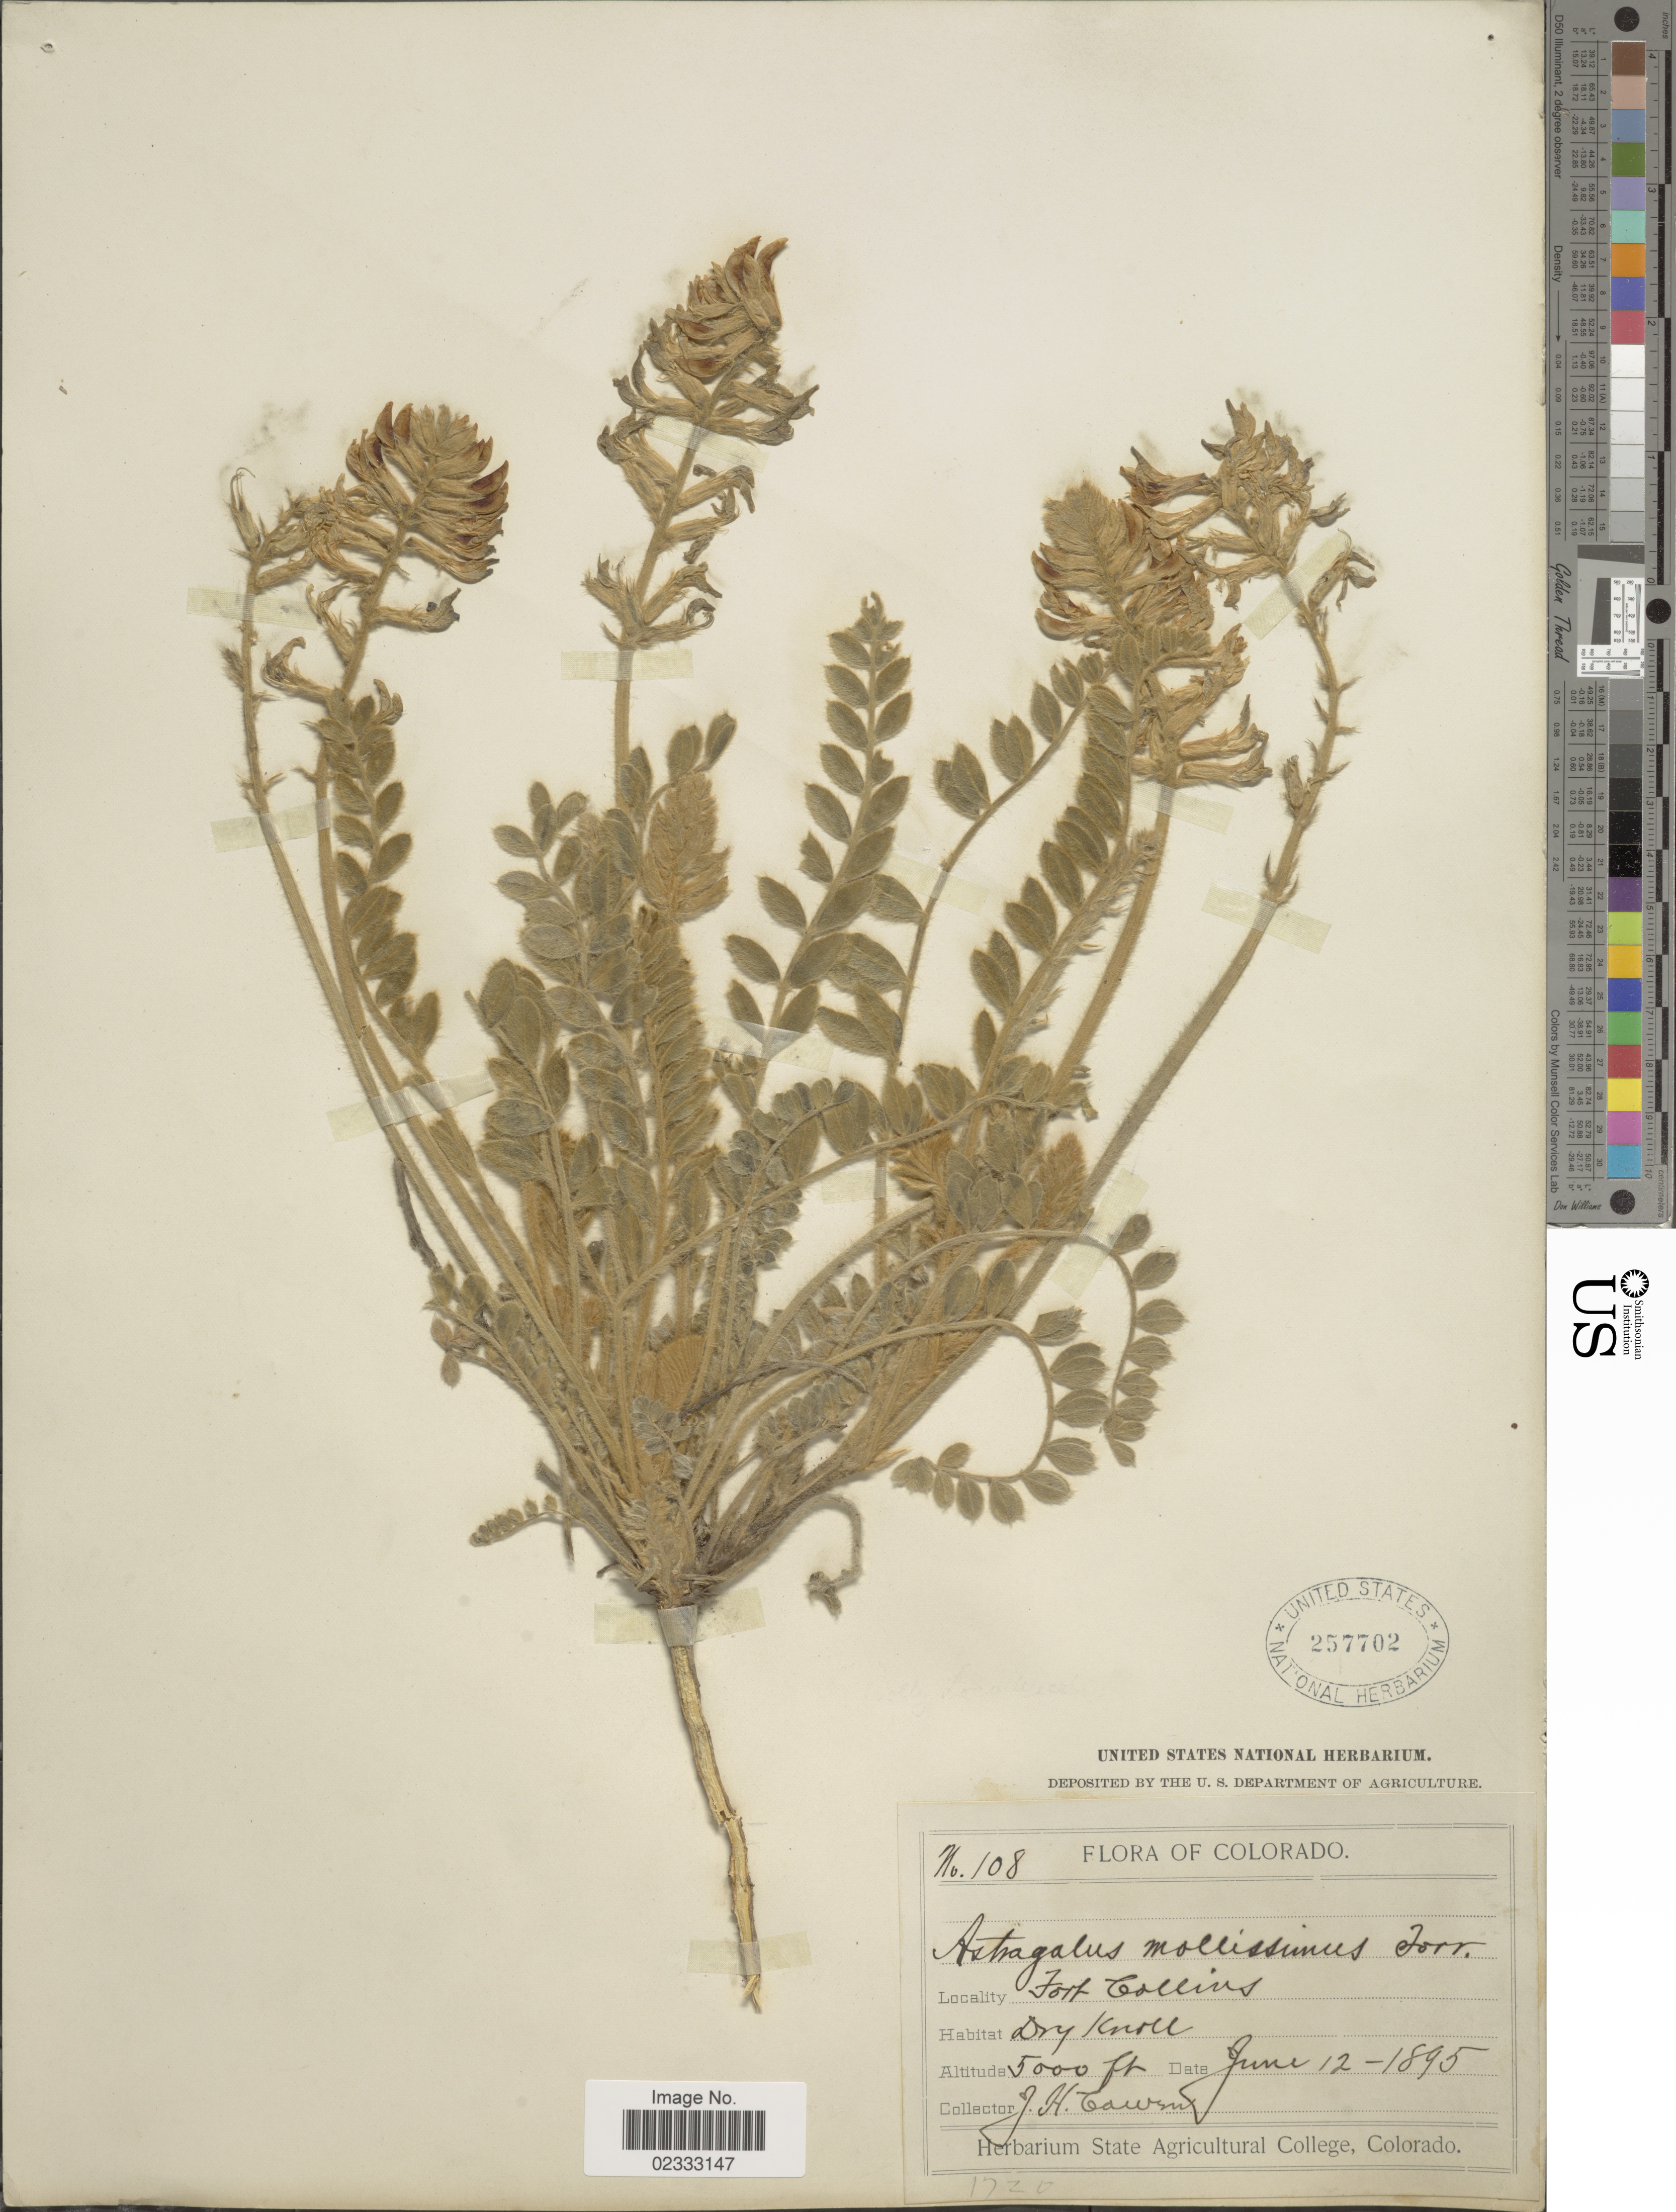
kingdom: Plantae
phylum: Tracheophyta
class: Magnoliopsida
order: Fabales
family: Fabaceae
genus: Astragalus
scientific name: Astragalus mollissimus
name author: Torr.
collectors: J. H. Cowen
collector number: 108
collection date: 1895-06-12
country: United States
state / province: Colorado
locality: Colorado, Fort Collins.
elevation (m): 1524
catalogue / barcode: US 257702